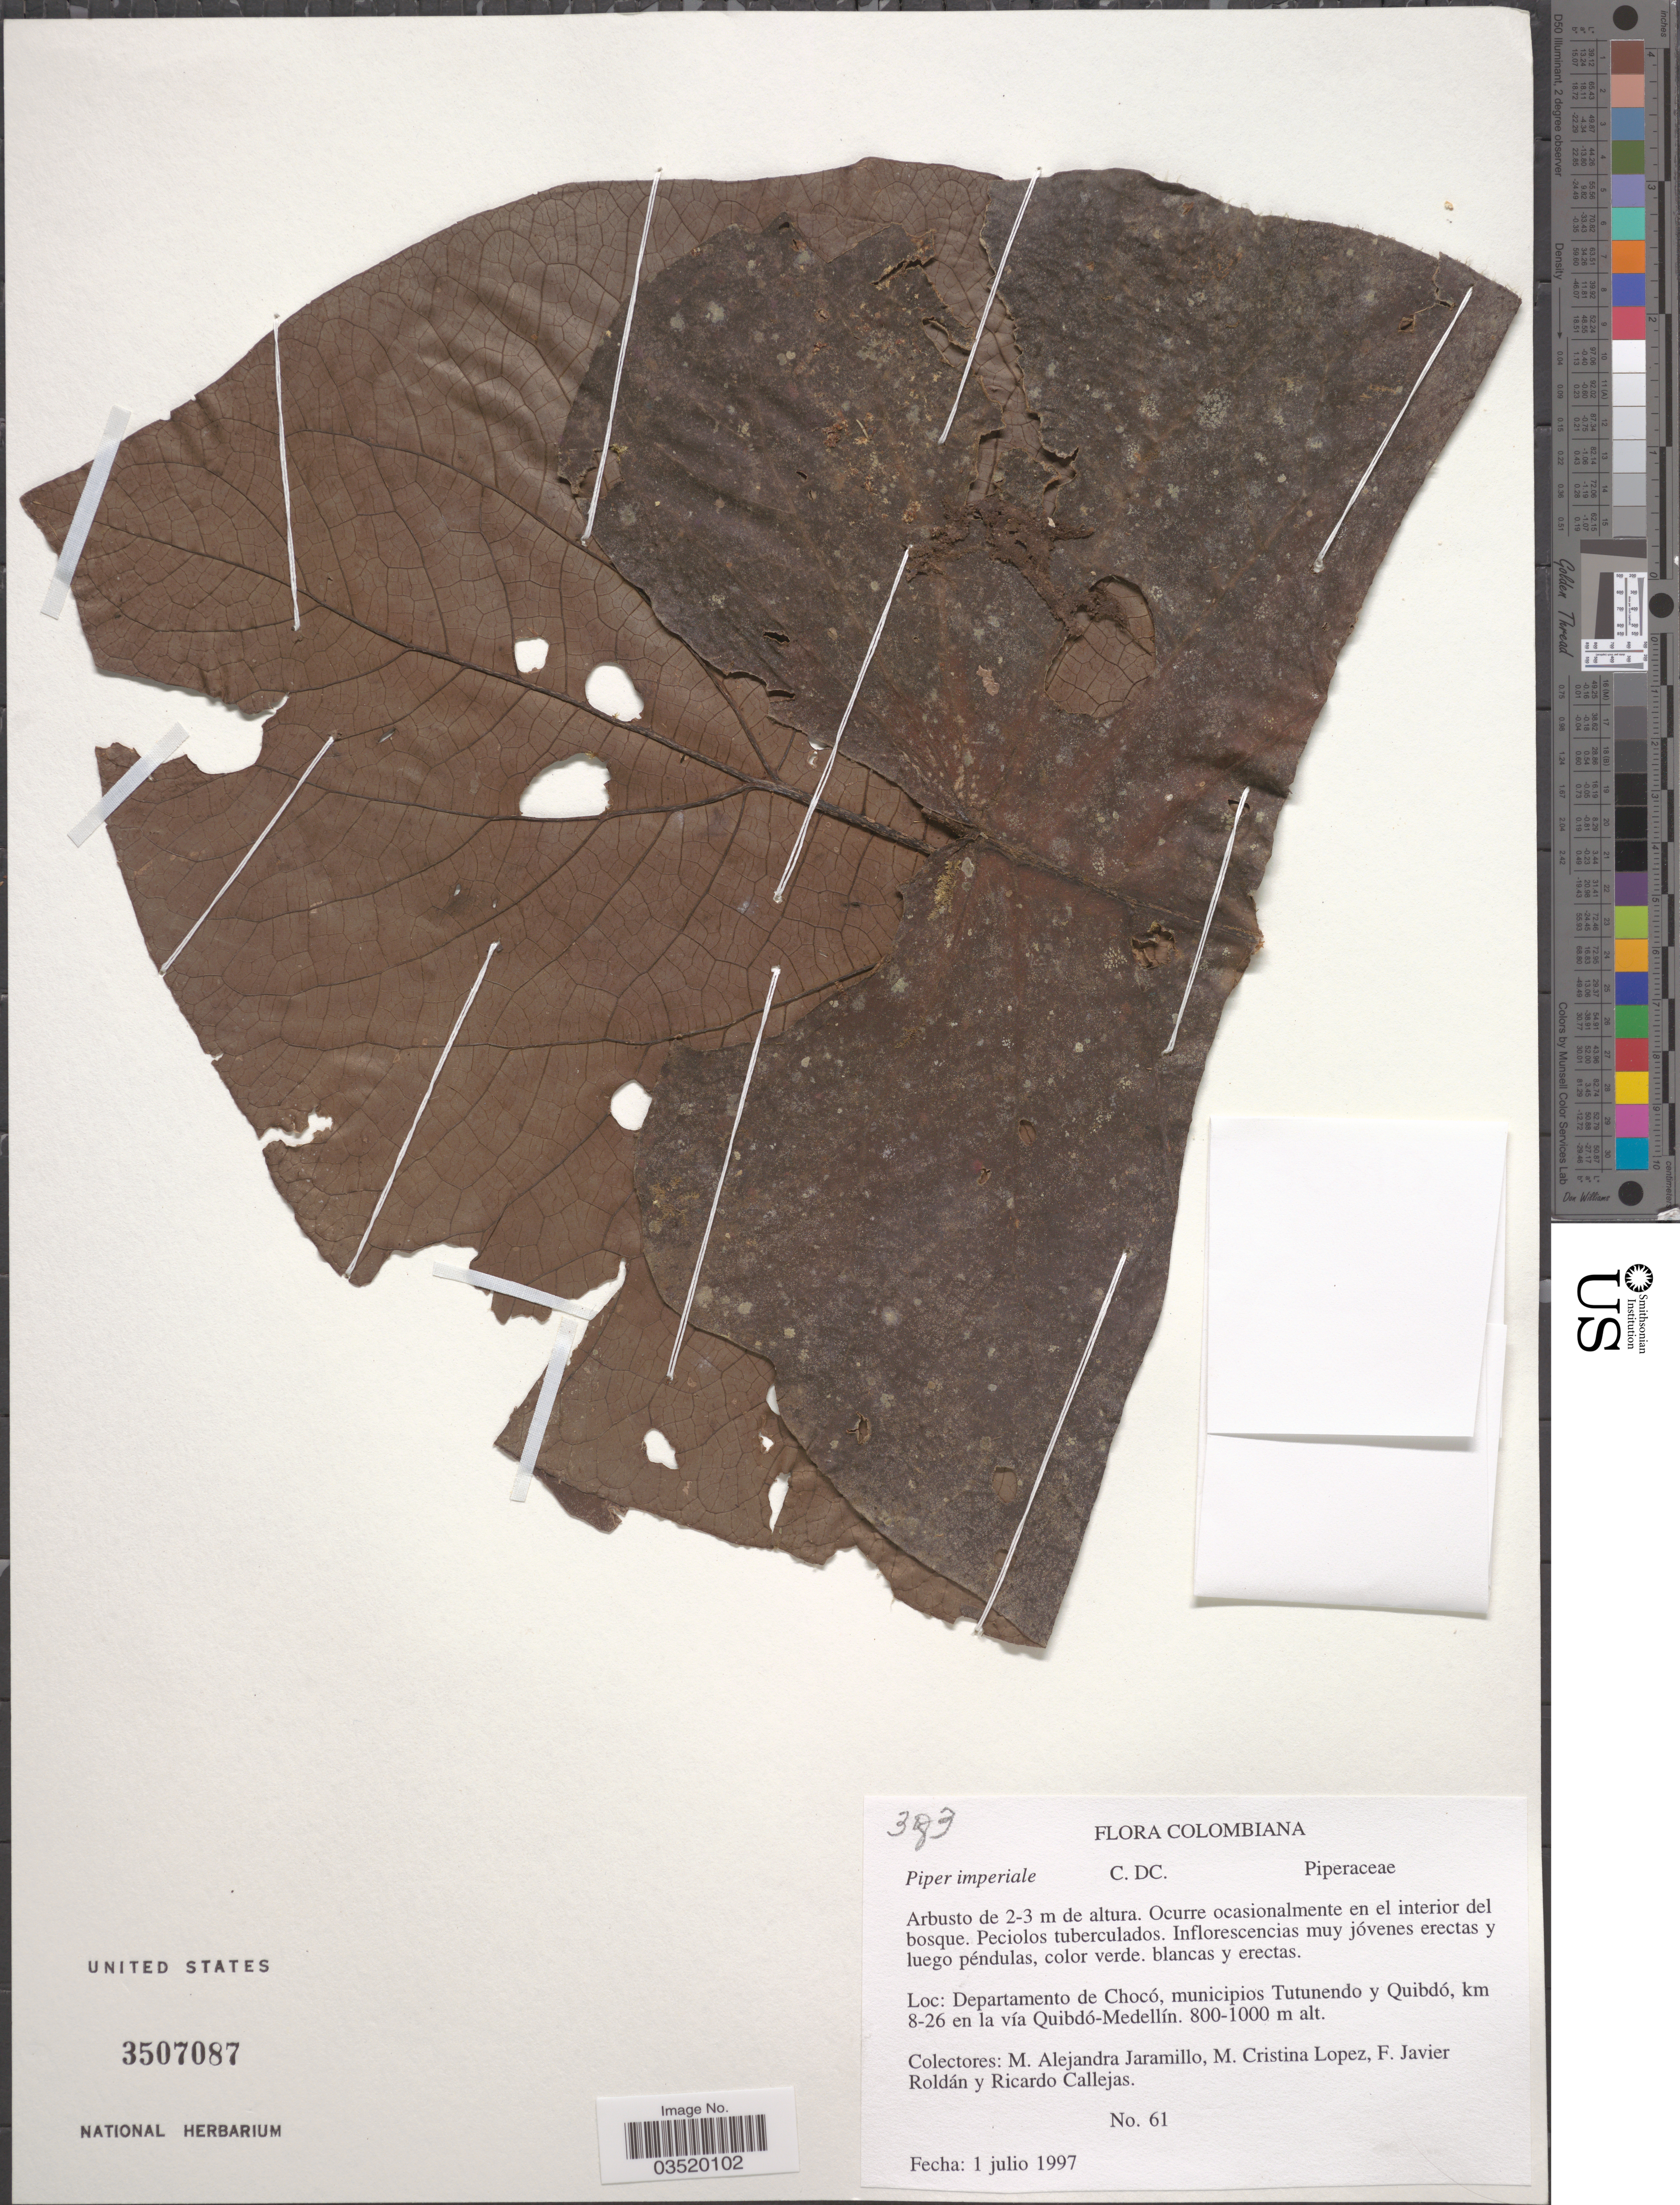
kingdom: Plantae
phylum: Tracheophyta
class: Magnoliopsida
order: Piperales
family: Piperaceae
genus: Piper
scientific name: Piper imperiale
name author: (Miq.) C. DC.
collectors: M. A. Jaramillo, M. Lopez, F. J. Roldán & R. Callejas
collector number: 61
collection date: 1997-07-01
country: Colombia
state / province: Chocó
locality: Departamento de Chocó, municipios Tutunendo y Quibdó, km 8-26 en la vía Quibdó-Medellín.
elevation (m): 800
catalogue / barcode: US 3507087